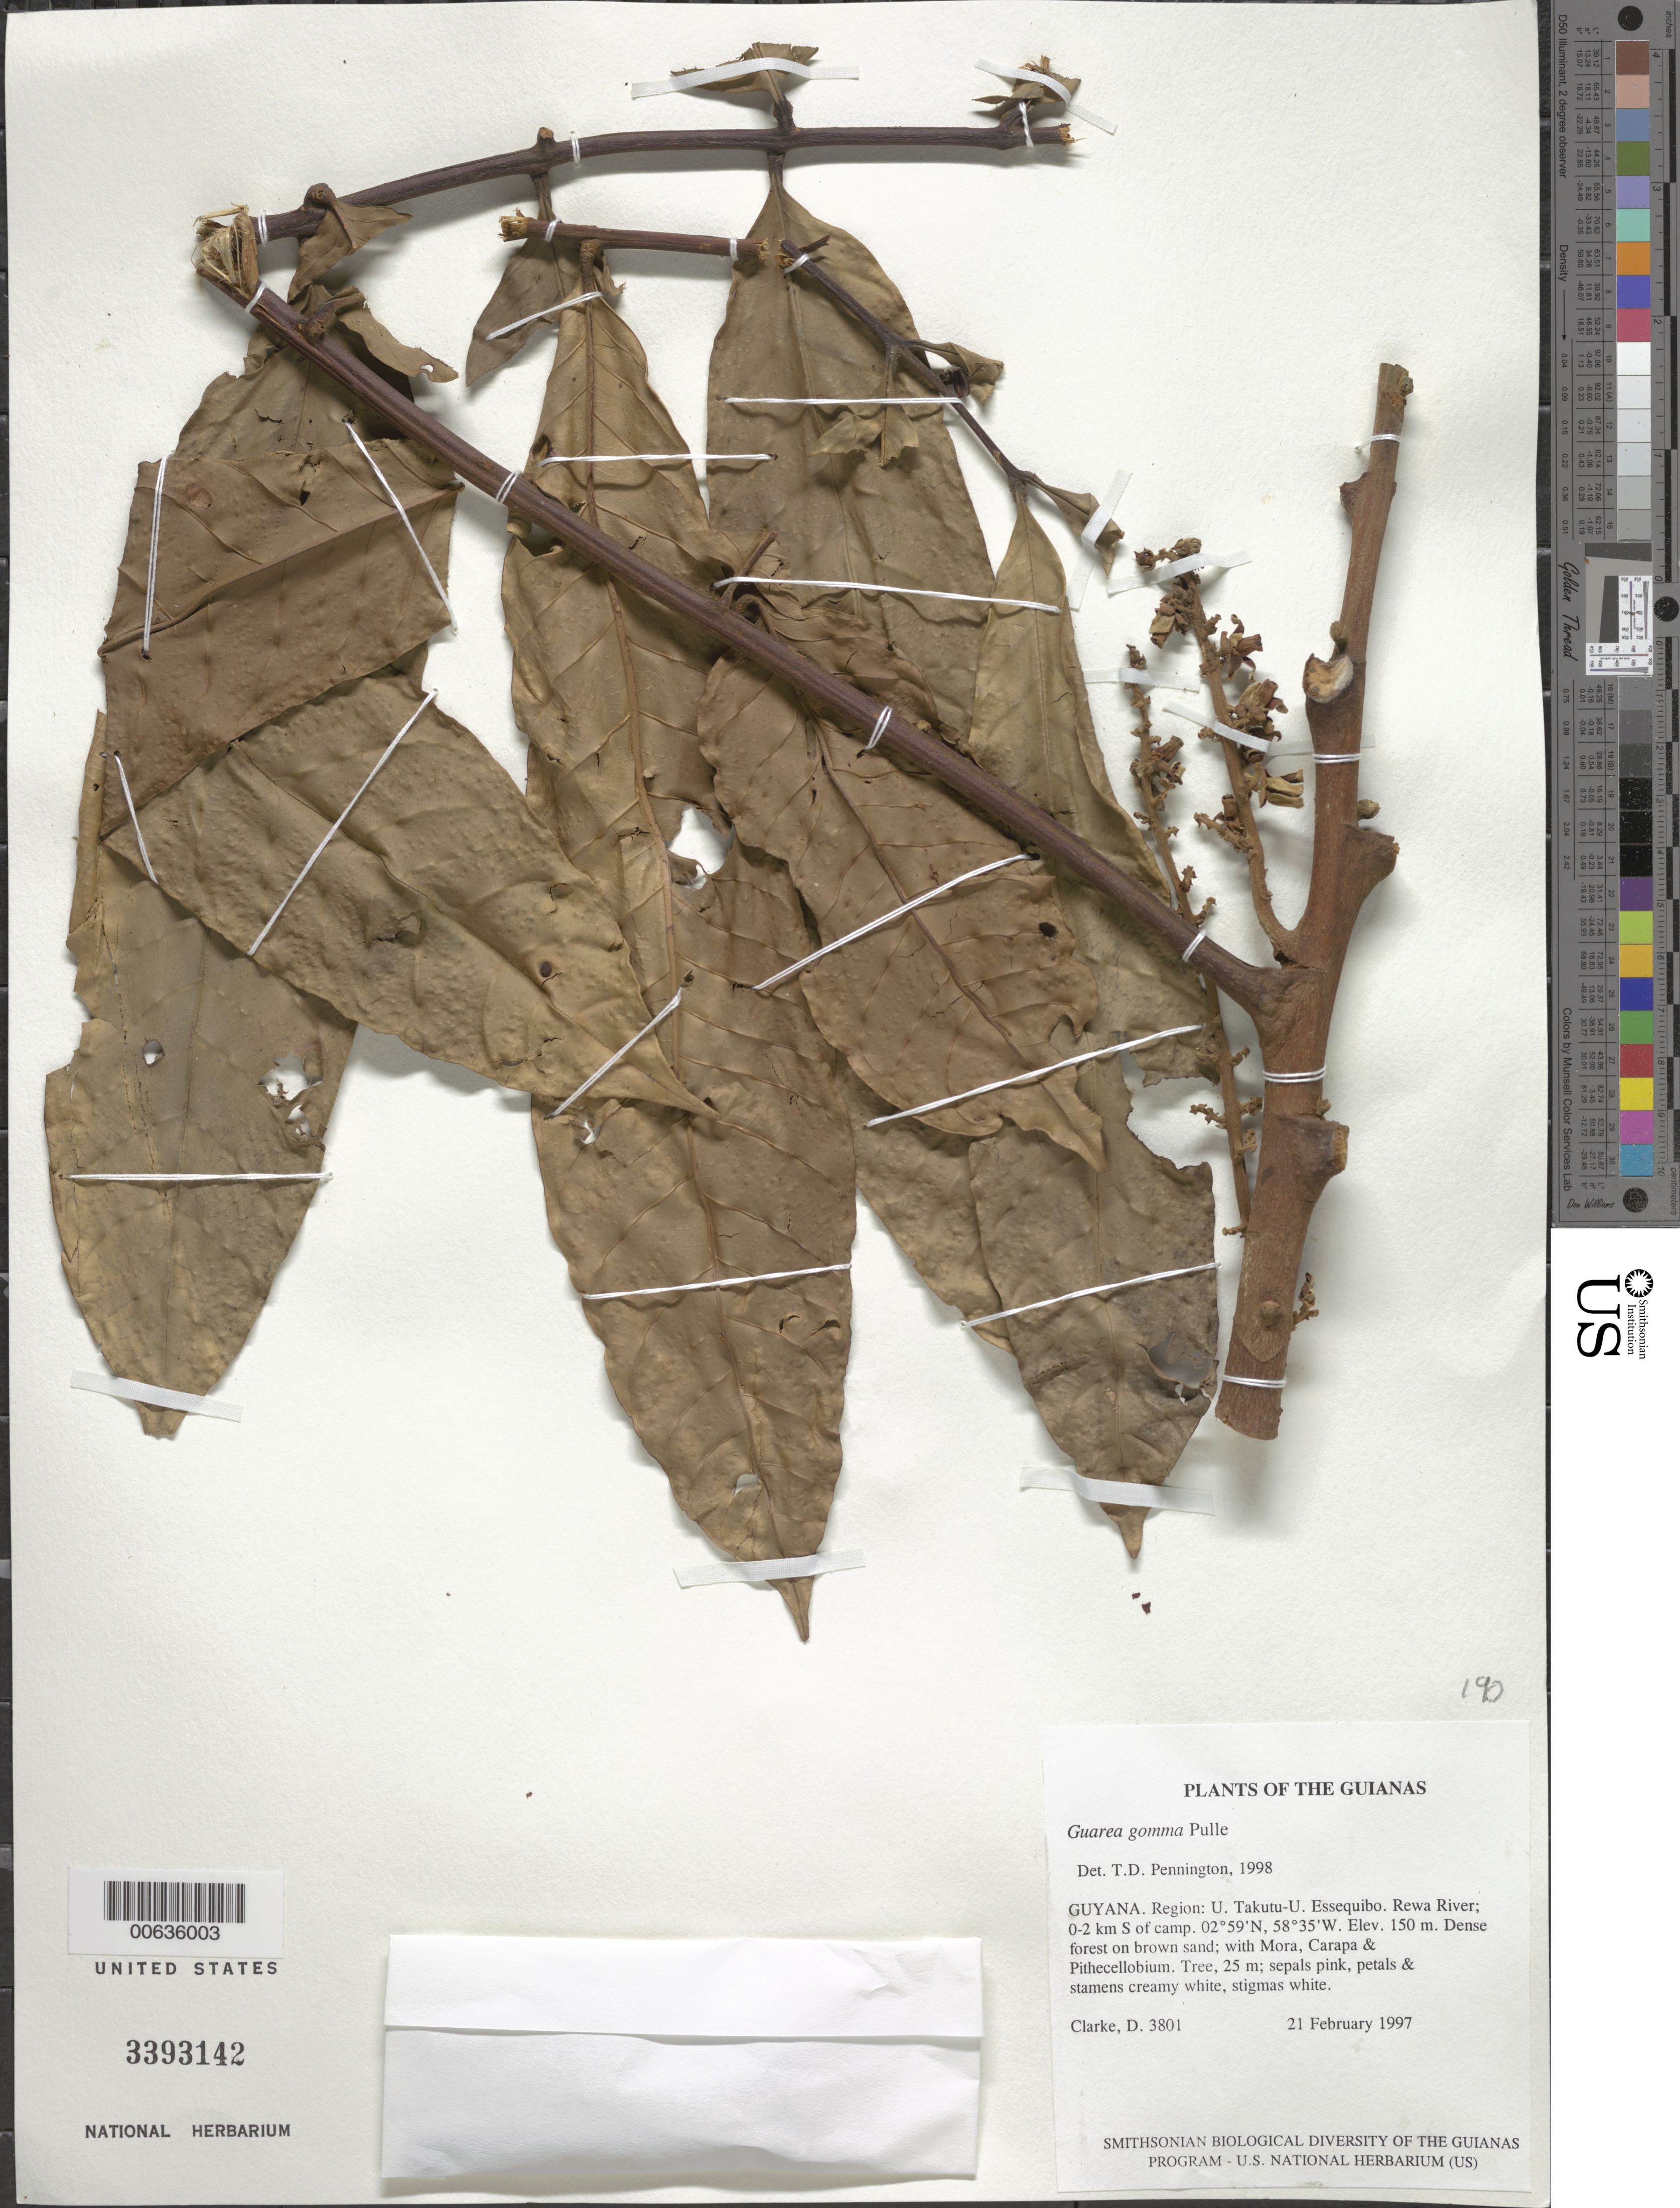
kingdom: Plantae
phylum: Tracheophyta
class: Magnoliopsida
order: Sapindales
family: Meliaceae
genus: Guarea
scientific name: Guarea gomma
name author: Pulle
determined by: Pennington, T. D., (K)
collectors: H. D. Clarke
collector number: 3801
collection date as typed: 21 February 1997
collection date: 1997-02-21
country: Guyana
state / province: U. Takutu-U. Essequibo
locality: Rewa River; 0-2 km S of camp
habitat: Dense forest on brown sand; with Mora, Carapa & Pithecellobium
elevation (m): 150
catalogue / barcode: US 3393142